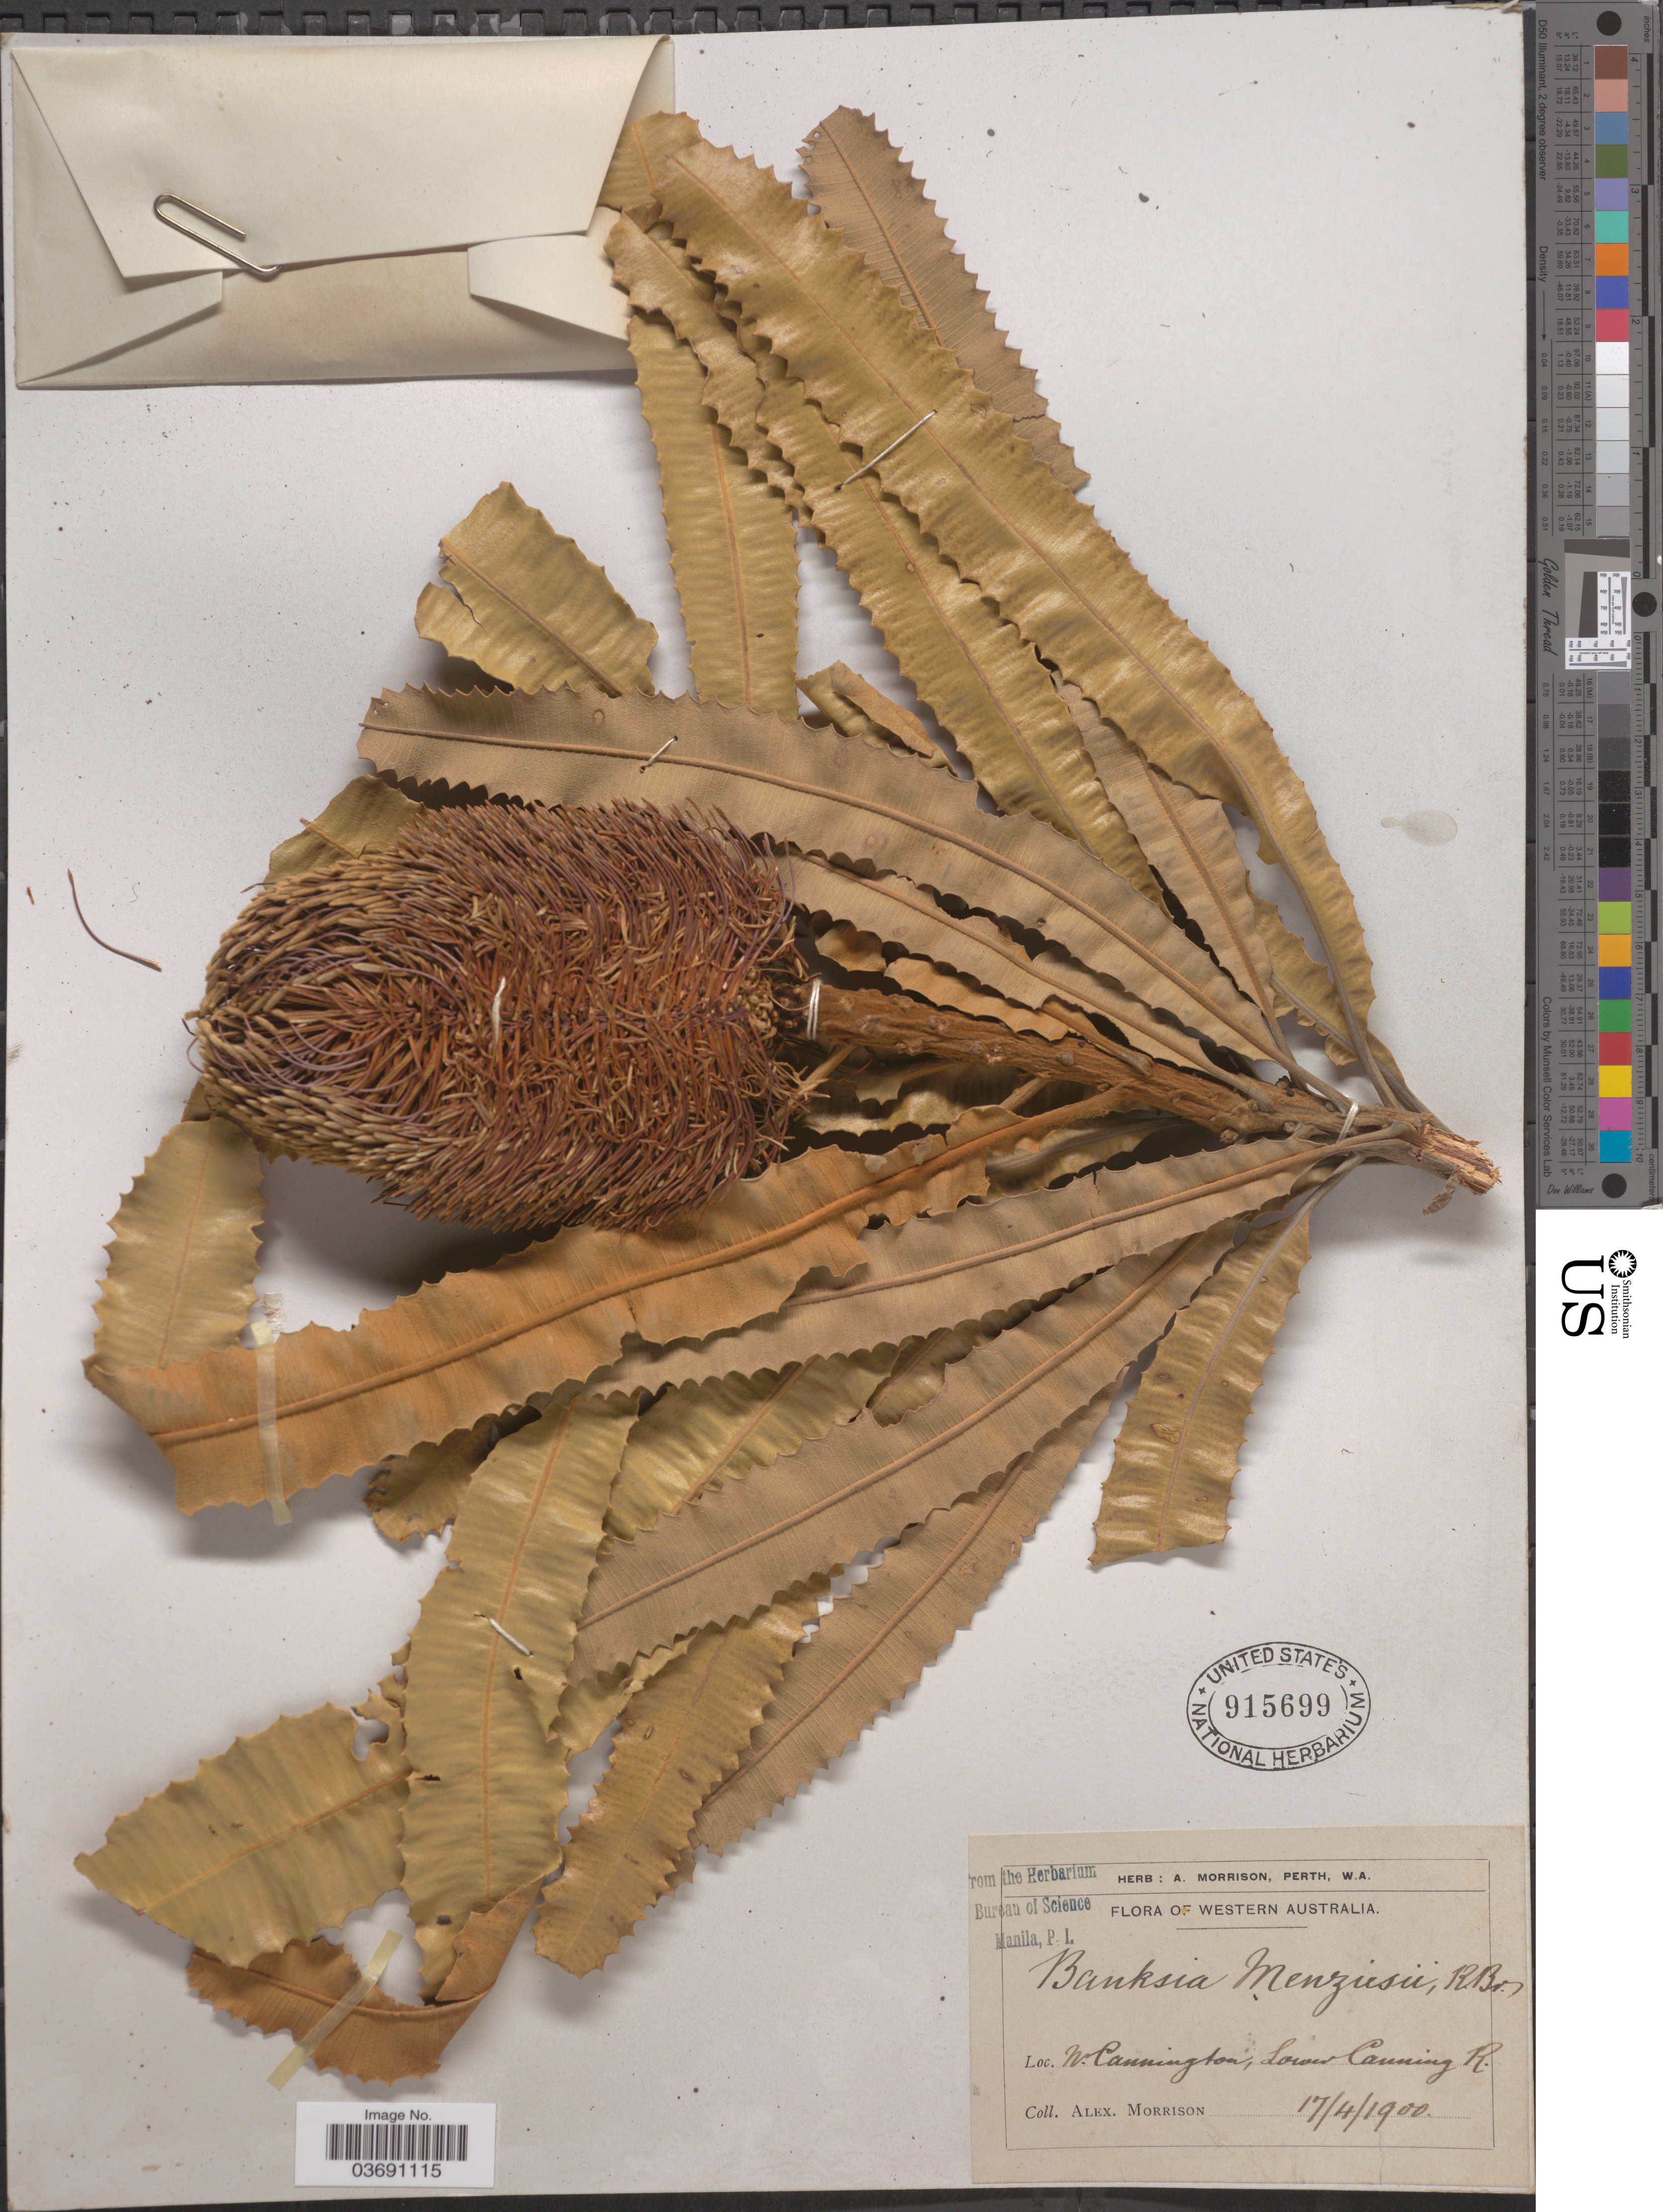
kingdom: Plantae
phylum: Tracheophyta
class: Magnoliopsida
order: Proteales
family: Proteaceae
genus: Banksia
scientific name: Banksia menziesii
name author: R. Br.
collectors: A. Morrison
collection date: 1900-04-17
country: Australia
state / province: Western Australia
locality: N. Cannington, Lower Canning R.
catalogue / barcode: US 915699